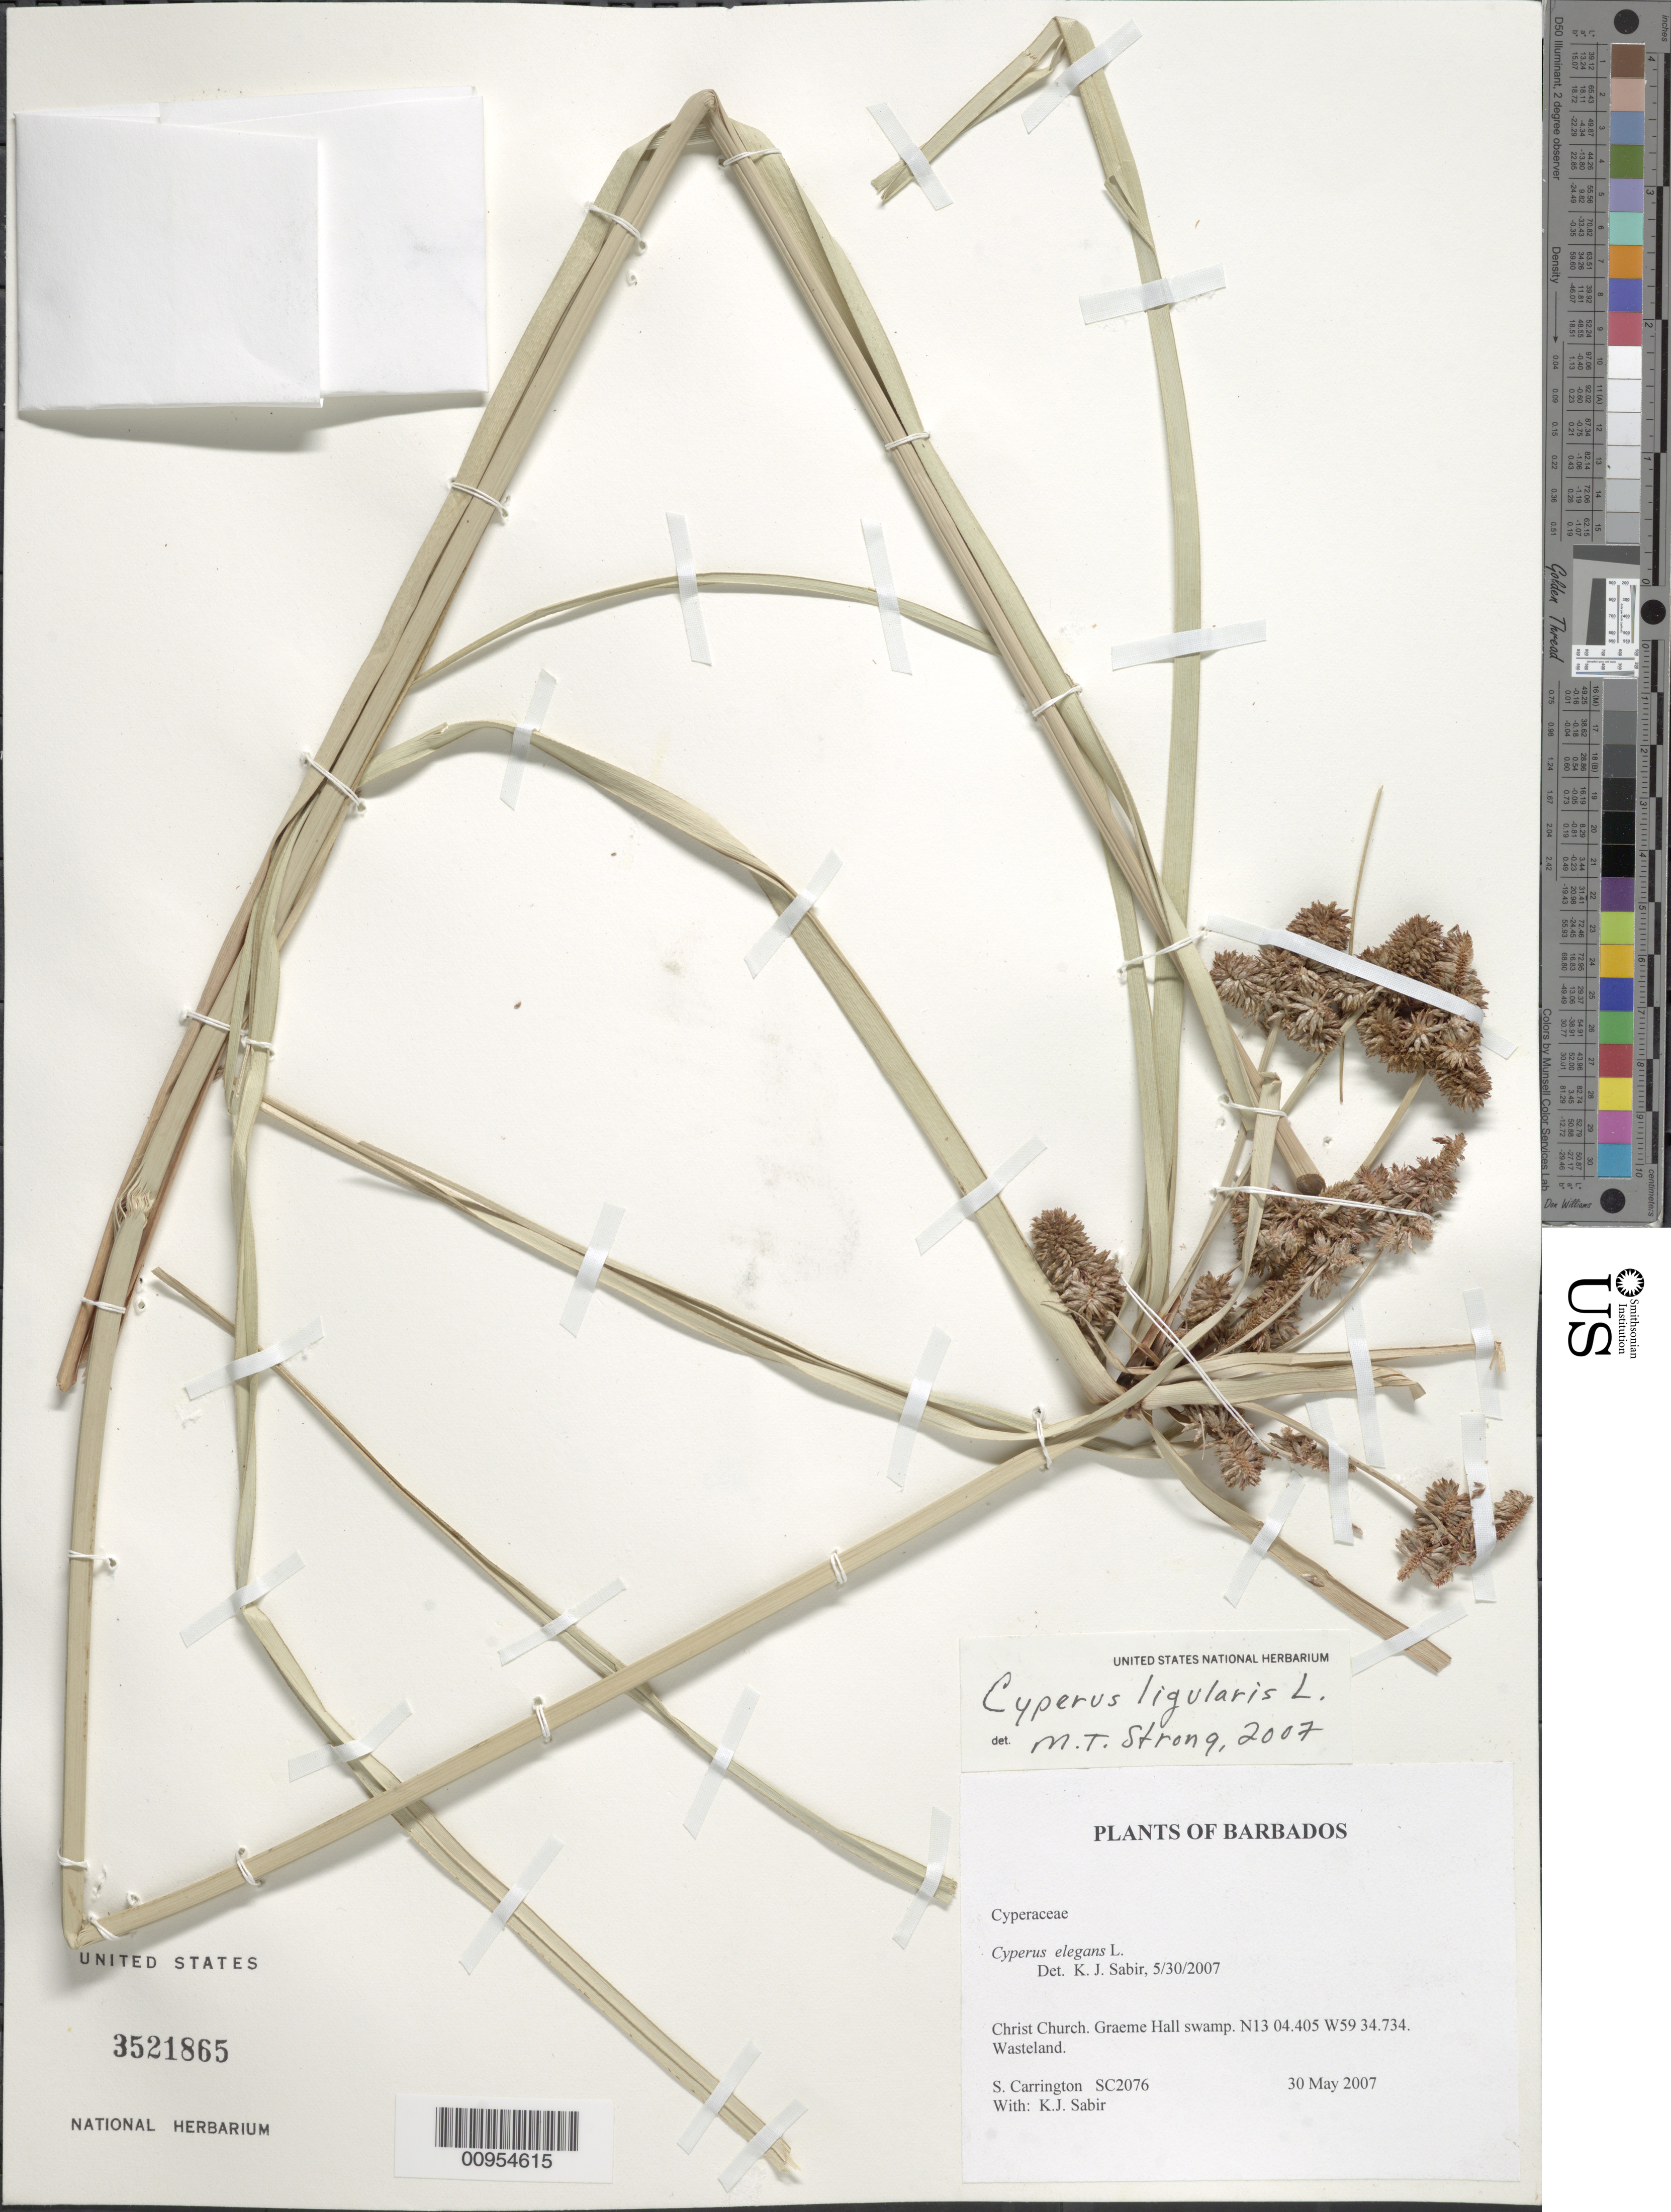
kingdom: Plantae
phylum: Tracheophyta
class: Liliopsida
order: Poales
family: Cyperaceae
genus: Cyperus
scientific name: Cyperus ligularis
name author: L.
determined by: Strong, M. T., (US), Smithsonian Institution - National Museum of Natural History (UNITED STATES)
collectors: C. M. S. Carrington & K. Sabir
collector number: SC 2076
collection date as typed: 30 May 2007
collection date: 2007-05-30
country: Barbados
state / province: Christ Church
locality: Graeme Hall swamp.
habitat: Wasteland.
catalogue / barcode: US 3521865